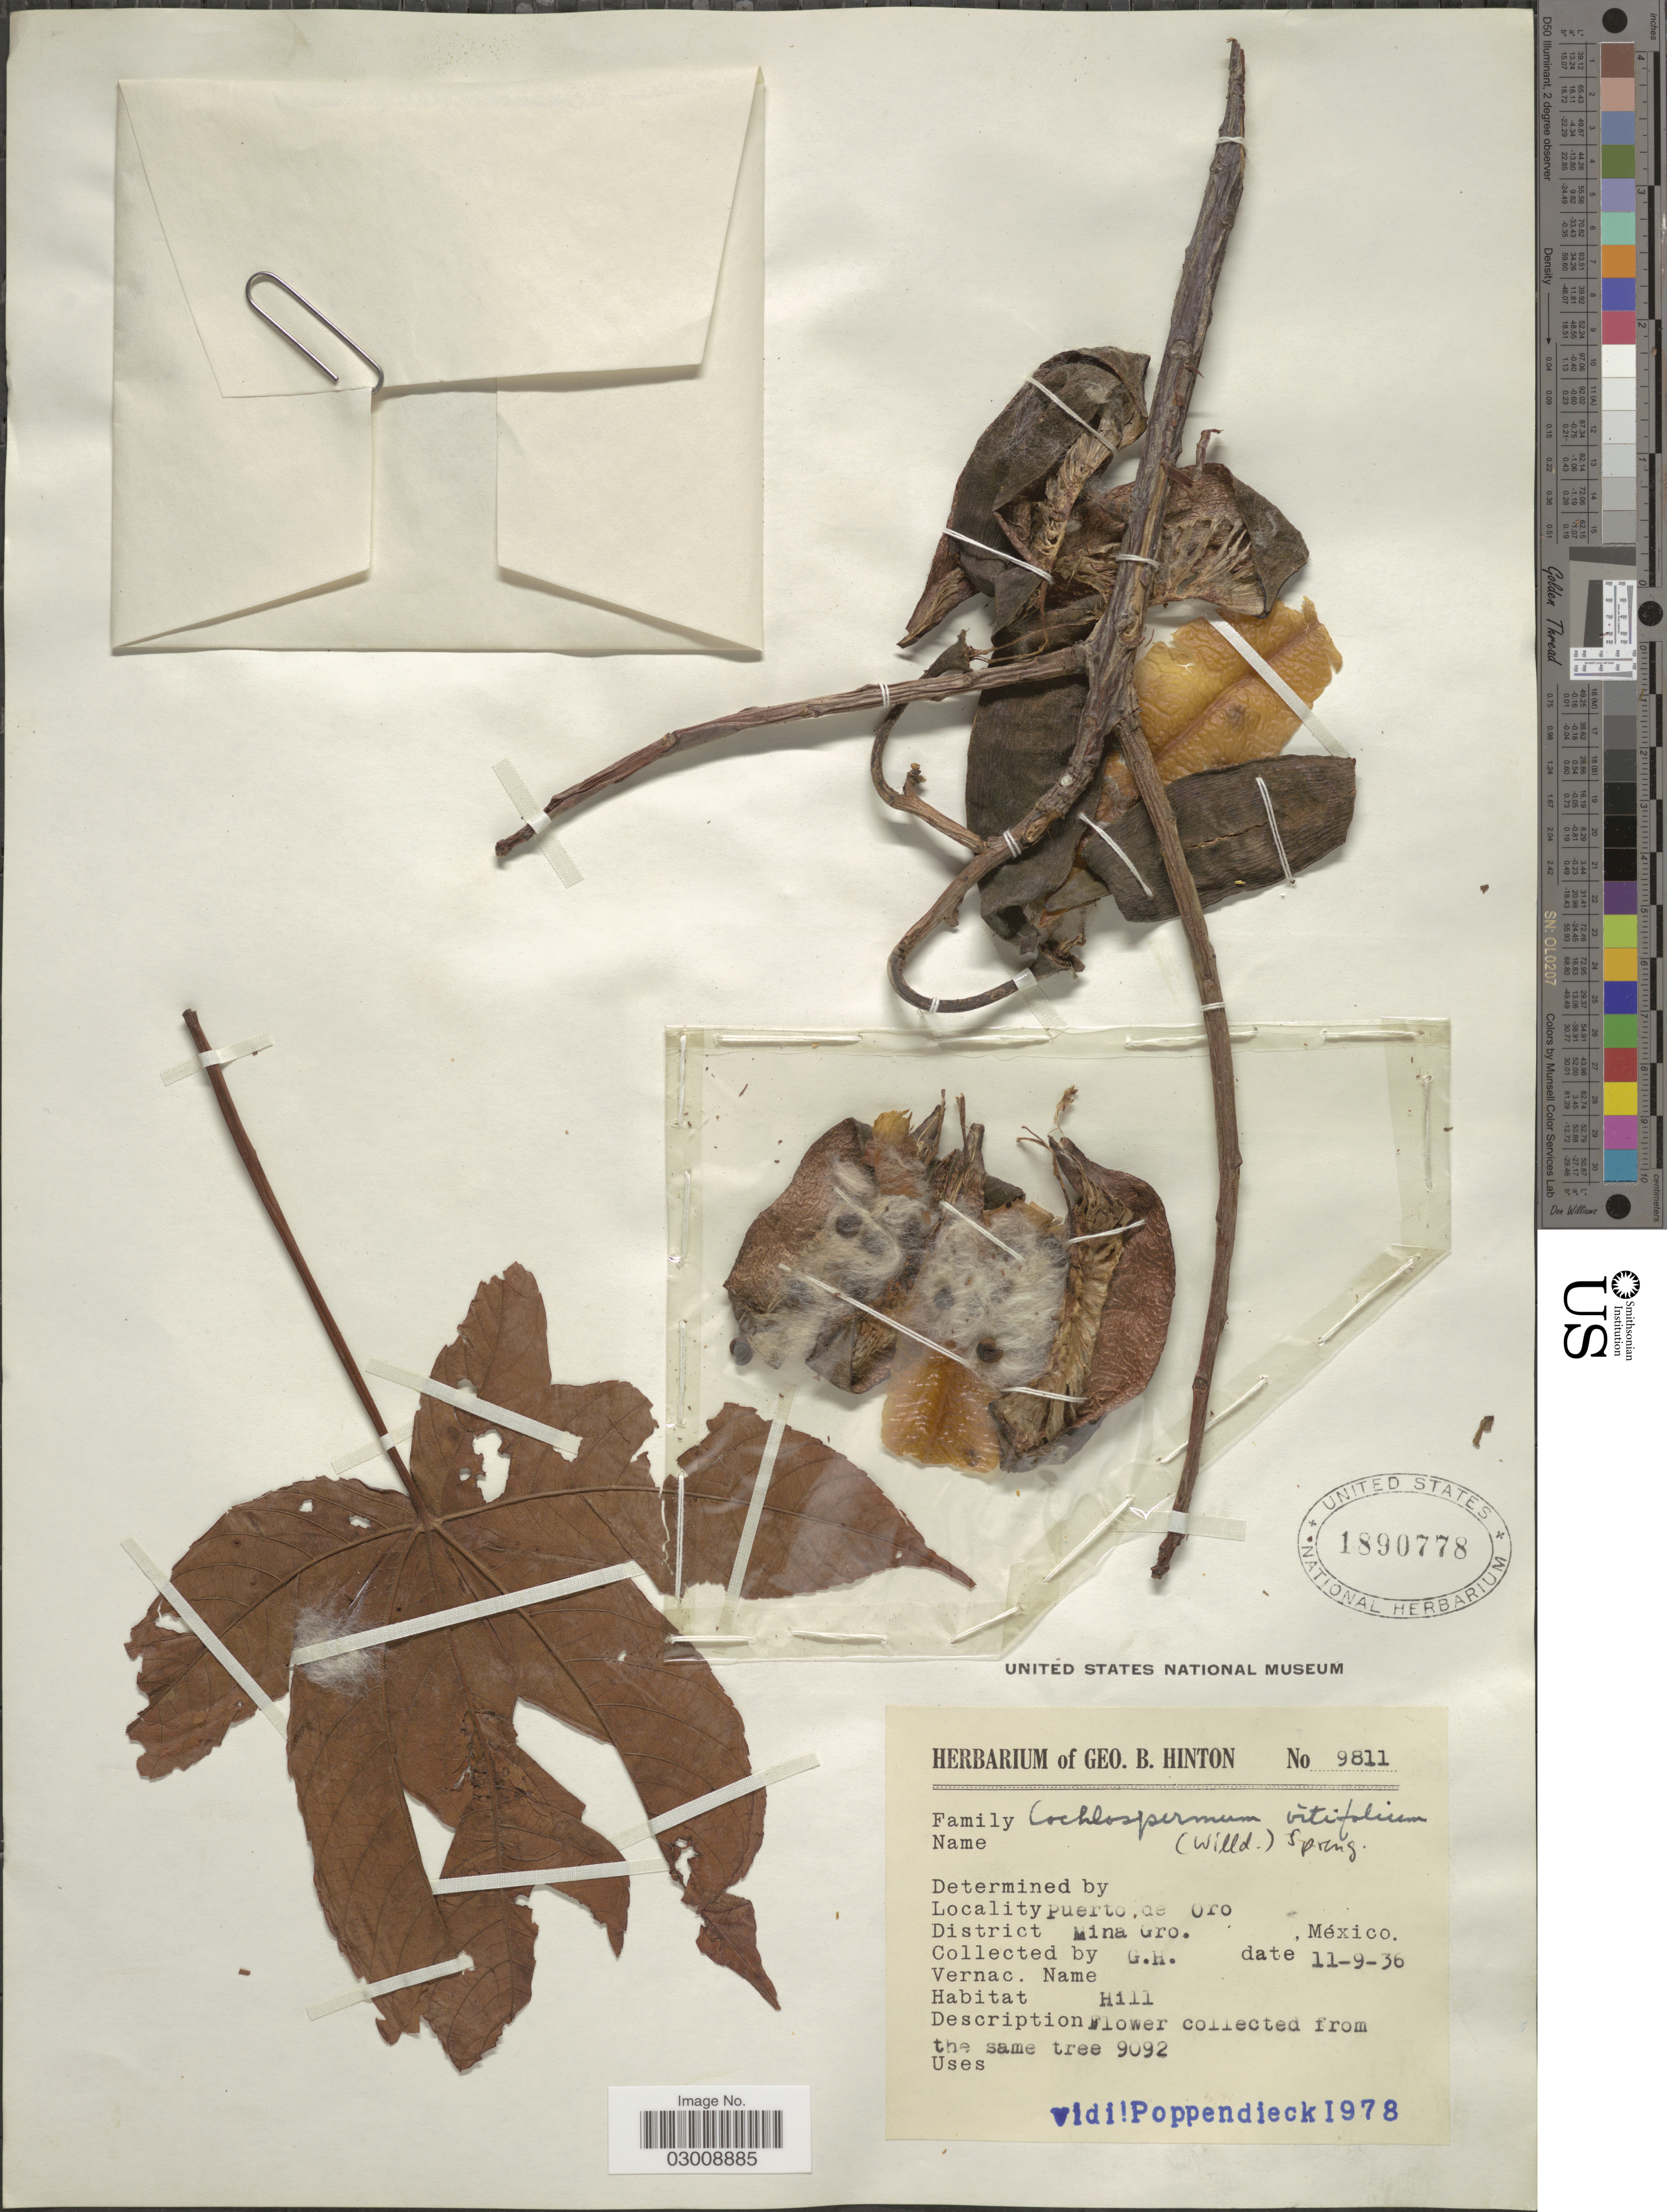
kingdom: Plantae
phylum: Tracheophyta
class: Magnoliopsida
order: Malvales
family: Cochlospermaceae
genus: Cochlospermum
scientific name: Cochlospermum vitifolium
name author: (Willd.) Spreng.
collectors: G. B. Hinton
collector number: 9811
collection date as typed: Transcribed d/m/y: 11/9/36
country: Mexico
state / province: Guerrero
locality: Puerto de Oro. District Mina Gro.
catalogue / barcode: US 1890778